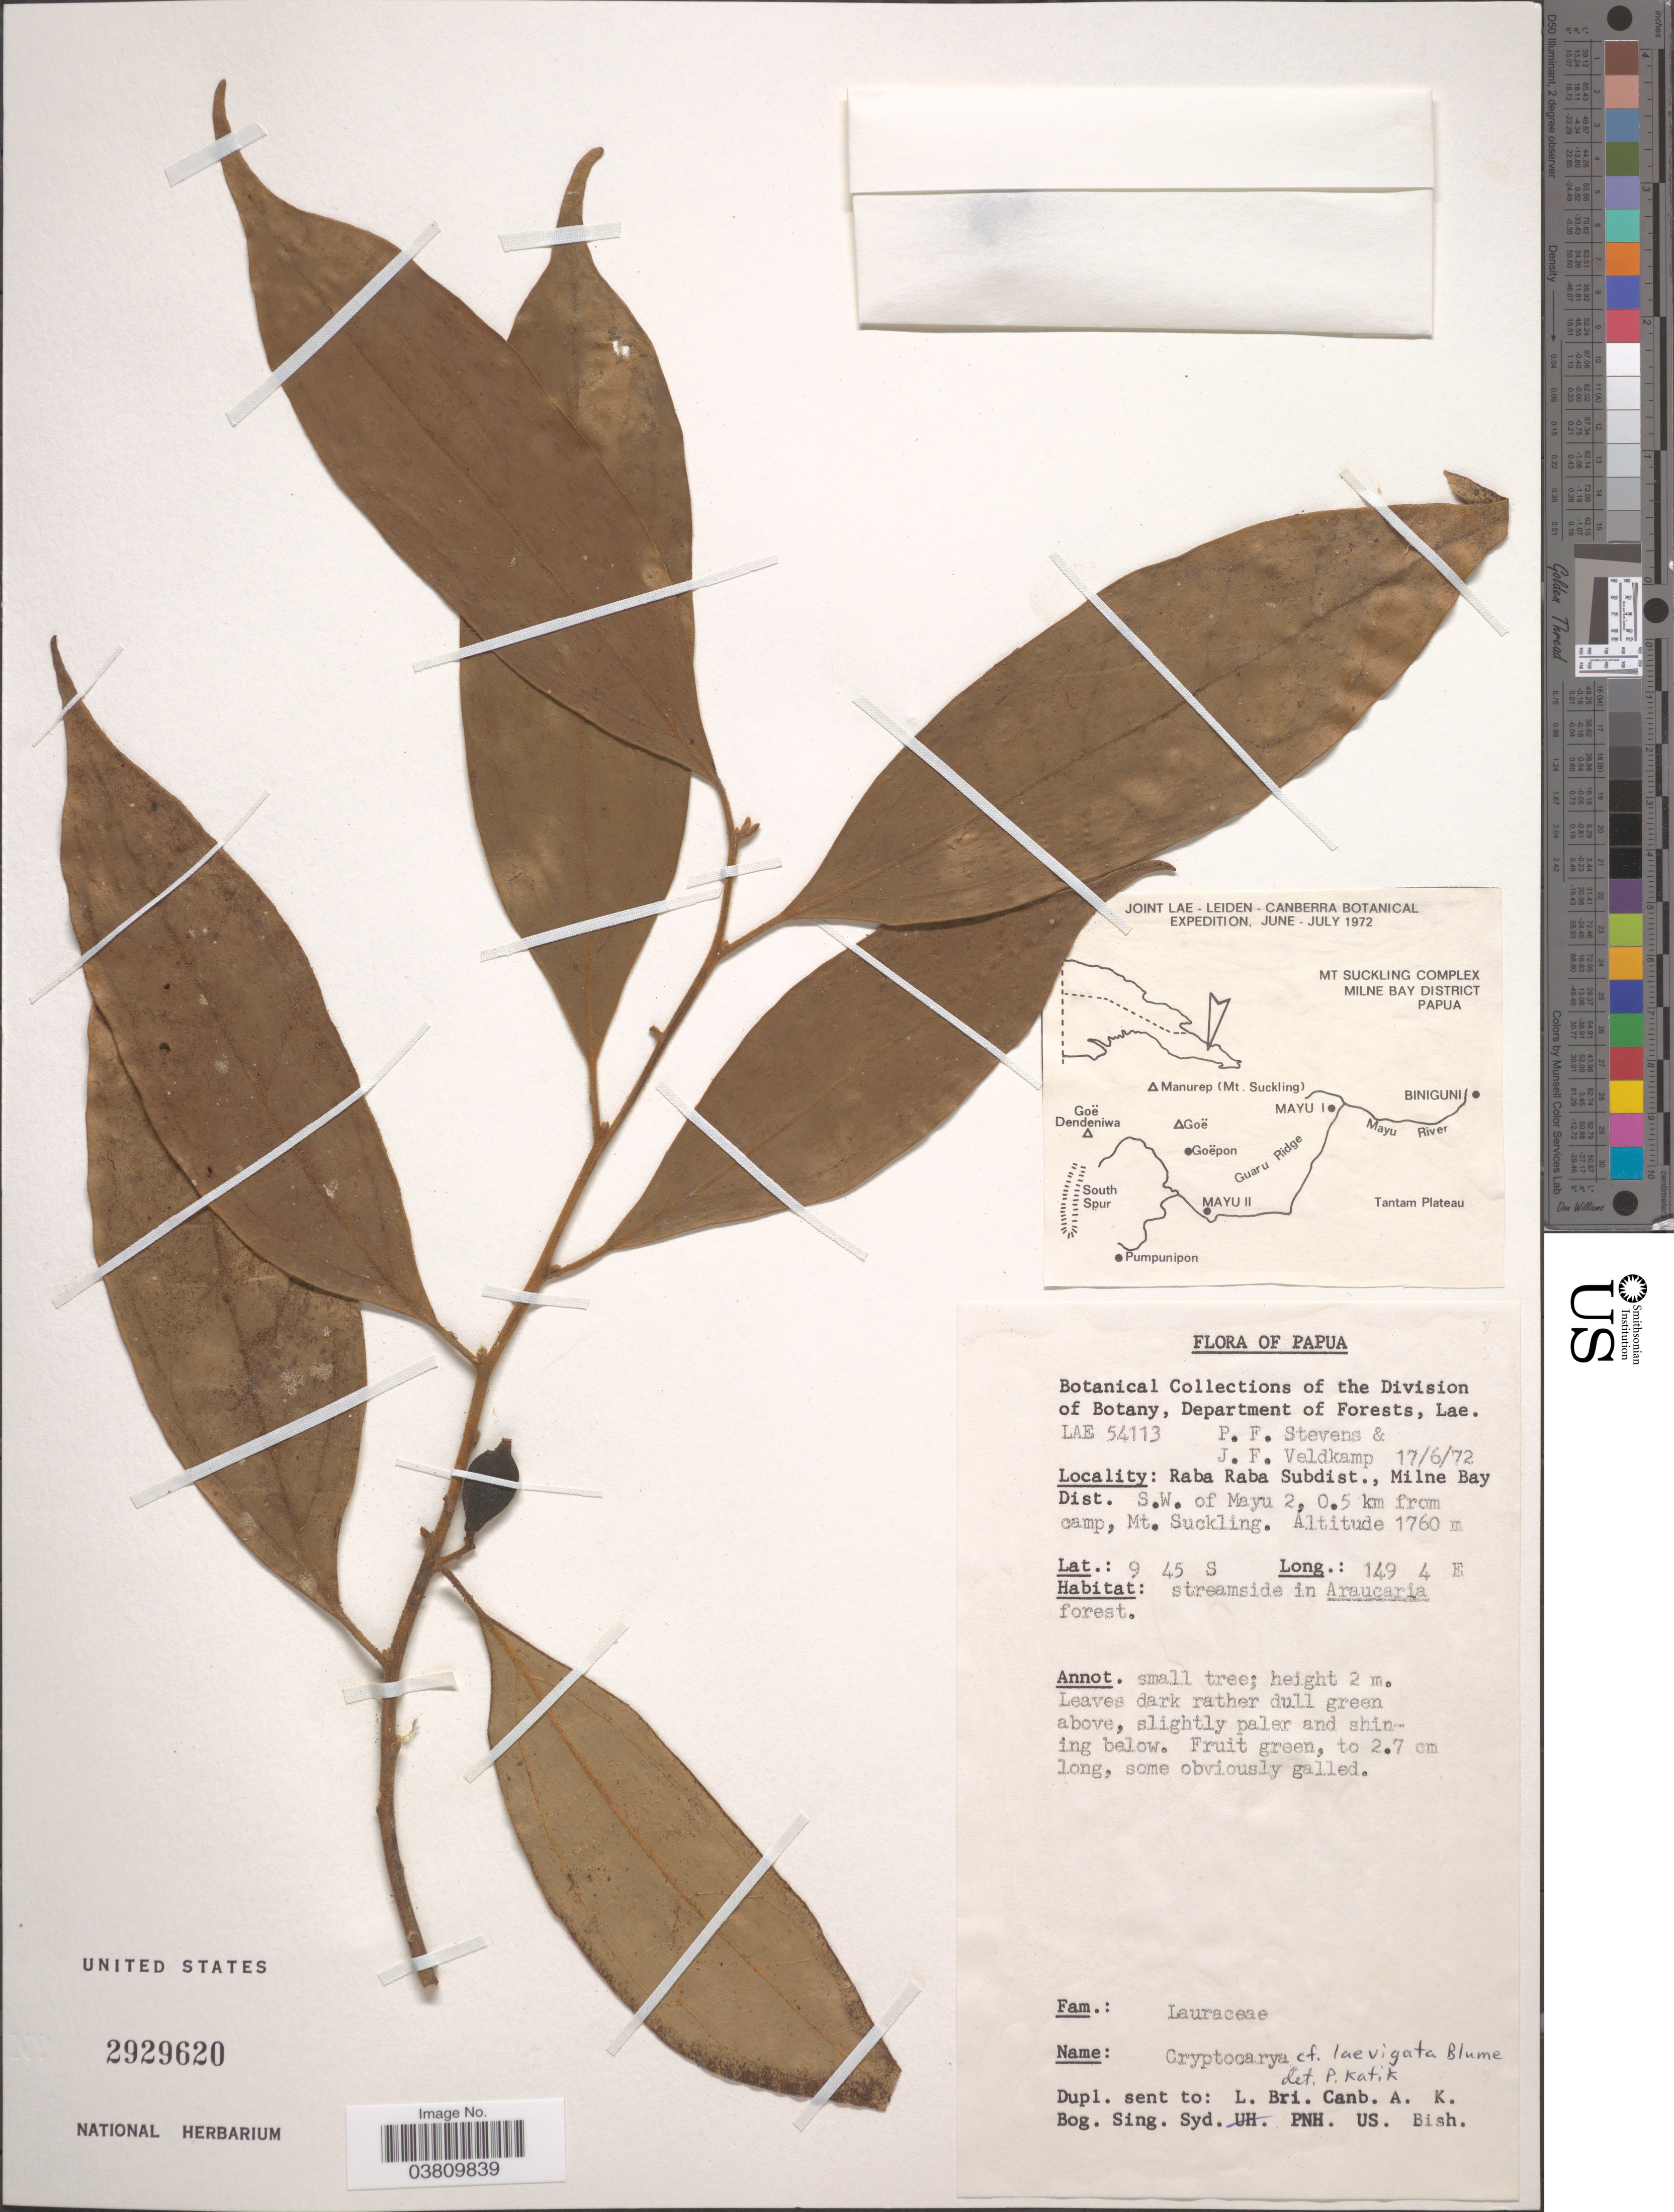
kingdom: Plantae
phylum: Tracheophyta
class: Magnoliopsida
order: Laurales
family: Lauraceae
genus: Cryptocarya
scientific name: Cryptocarya laevigata Elmer, nom illeg., non Blume (1825)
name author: Elmer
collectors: P. F. Stevens & J. F. Veldkamp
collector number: LAE 54113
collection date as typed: Transcribed d/m/y: 17/6/72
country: Papua New Guinea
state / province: Milne Bay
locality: Raba Raba Subdist., Milne Bay Dist. S.W. of Mayu 2, 0.5 km from camp, Mt. Suckling.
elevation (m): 1760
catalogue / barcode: US 2929620